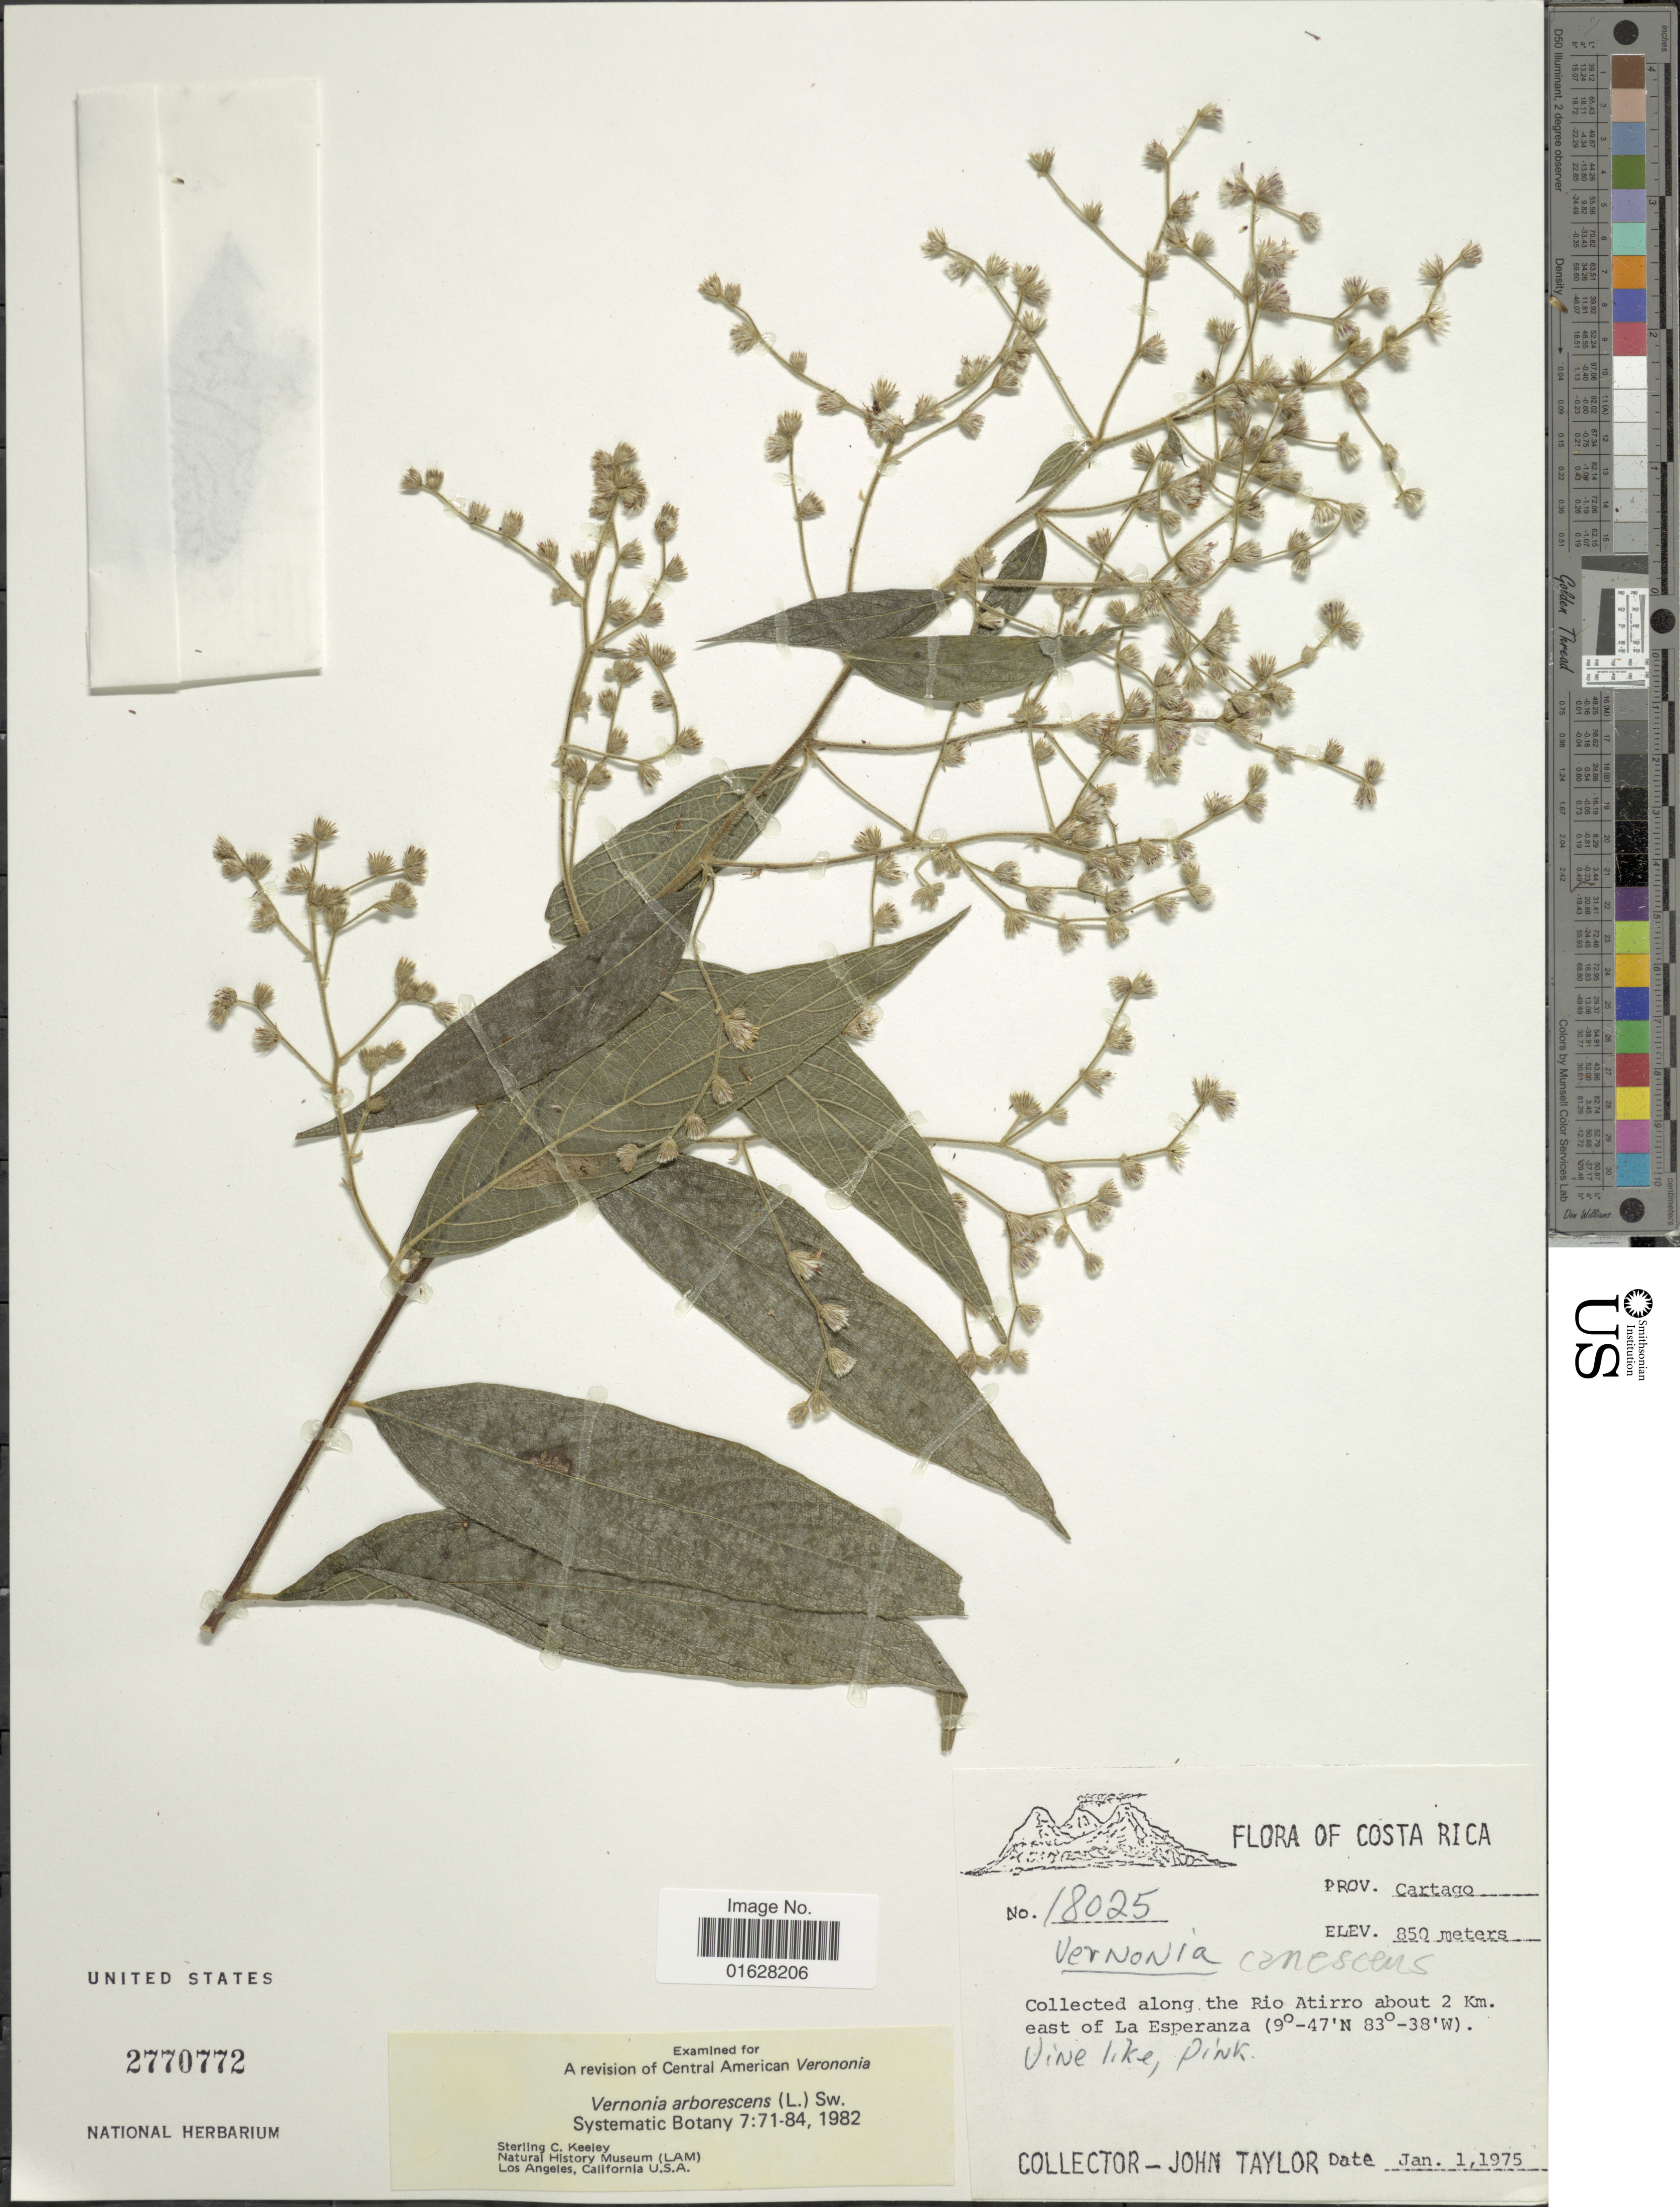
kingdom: Plantae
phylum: Tracheophyta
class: Magnoliopsida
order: Asterales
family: Asteraceae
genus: Lepidaploa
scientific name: Lepidaploa canescens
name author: (Kunth) H. Rob.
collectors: J. Taylor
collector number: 18025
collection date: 1975-01-01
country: Costa Rica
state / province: Cartago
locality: Prov. Cartago, along the Rio Atirro about 2 km east of La Esperanza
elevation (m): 850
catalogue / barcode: US 2770772